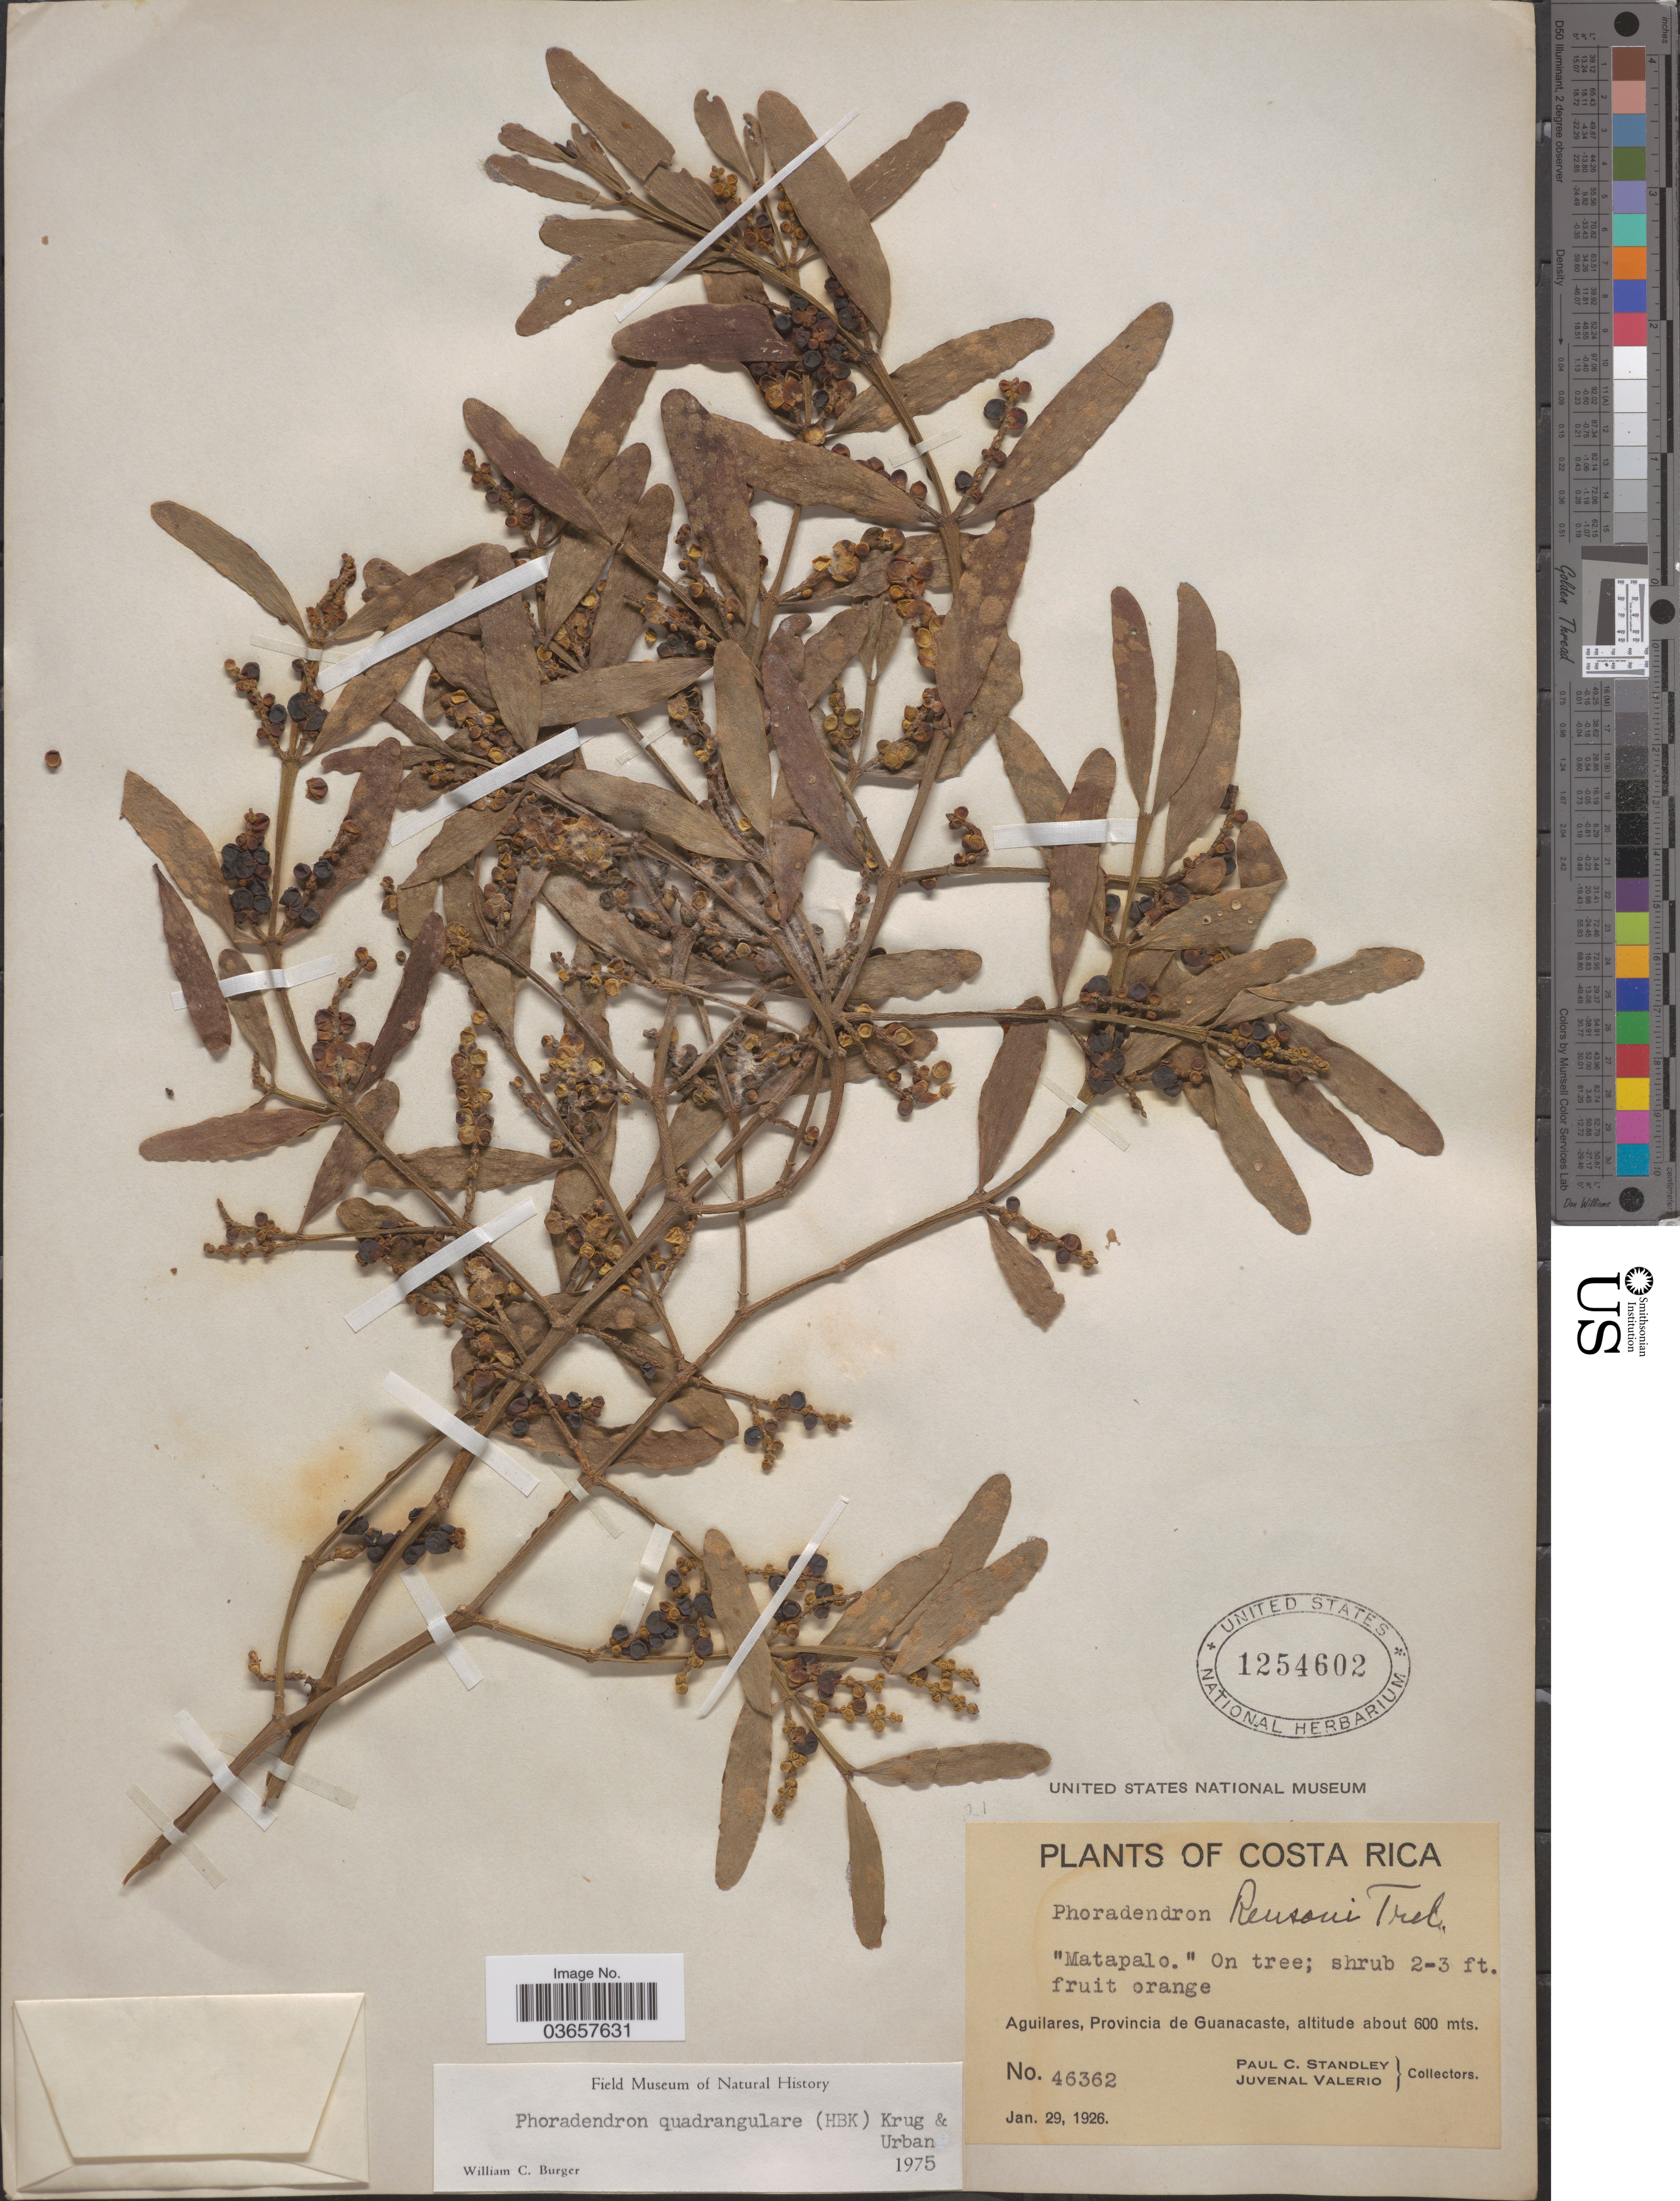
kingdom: Plantae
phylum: Tracheophyta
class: Magnoliopsida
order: Santalales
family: Viscaceae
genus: Phoradendron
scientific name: Phoradendron quadrangulare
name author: (Kunth) Griseb.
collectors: P. C. Standley & J. Valerio R.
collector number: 46362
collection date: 1926-01-29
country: Costa Rica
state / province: Guanacaste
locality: Aguilares.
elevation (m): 600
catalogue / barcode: US 1254602